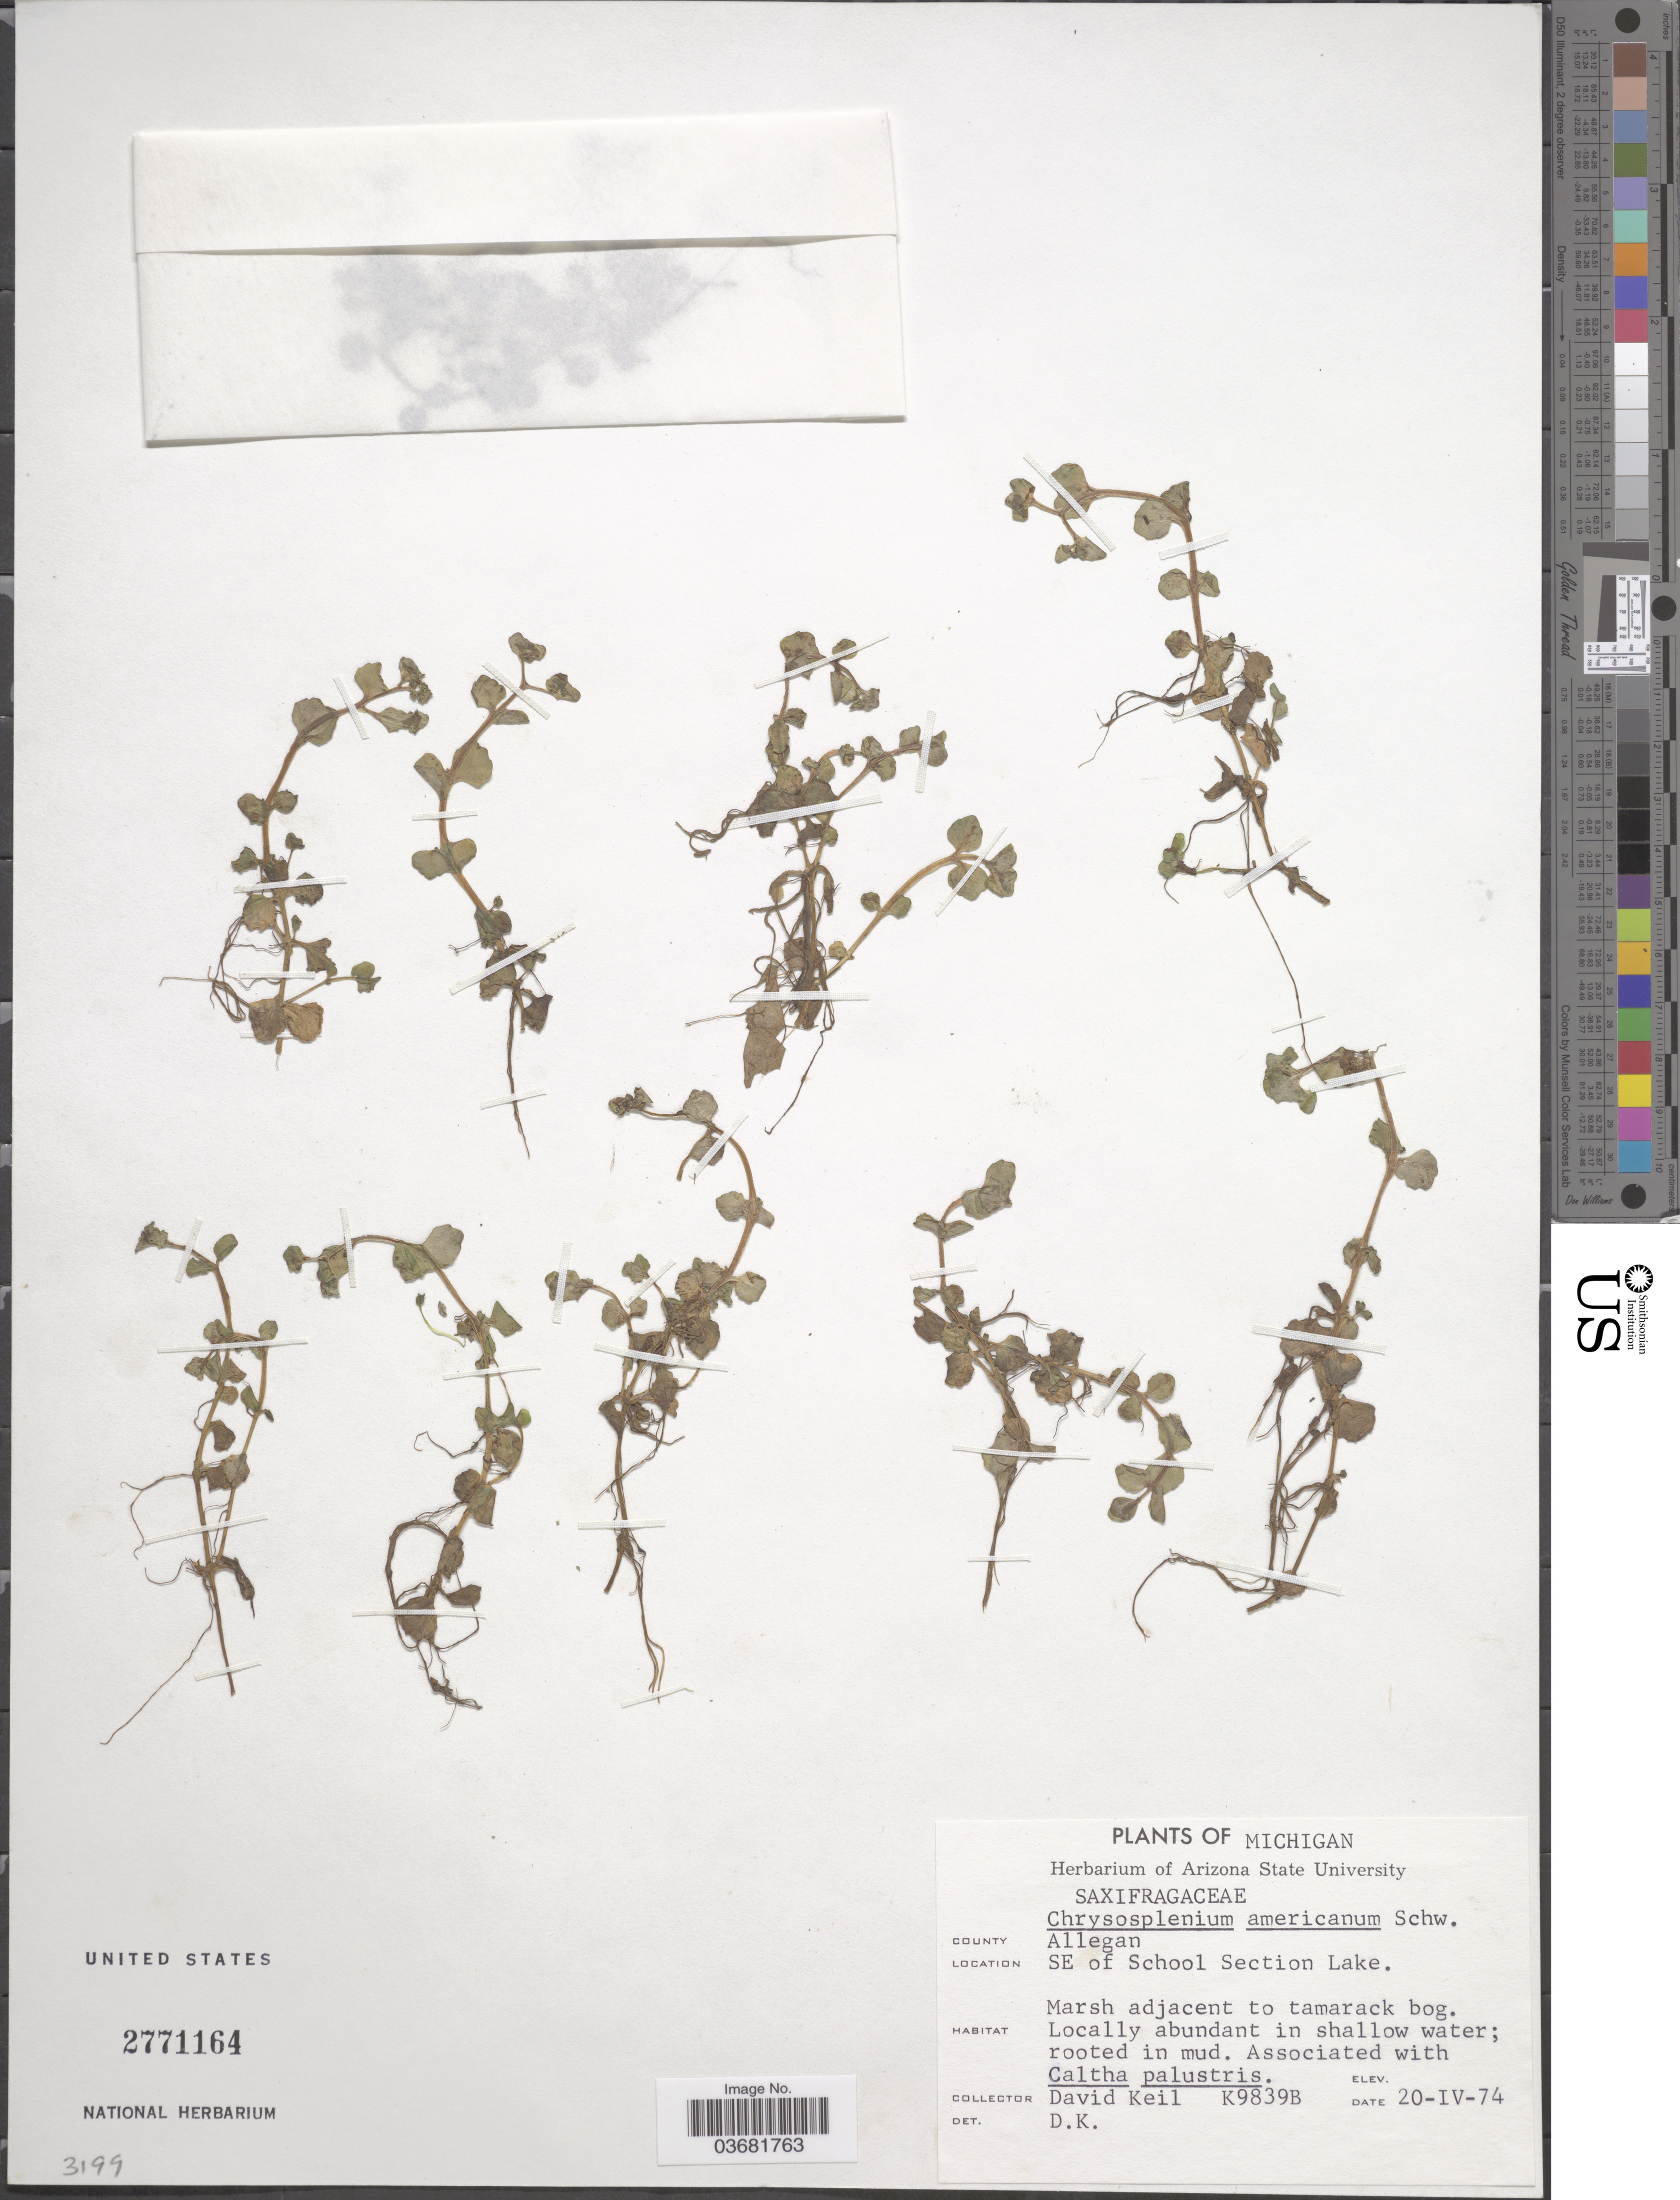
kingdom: Plantae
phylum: Tracheophyta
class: Magnoliopsida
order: Saxifragales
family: Saxifragaceae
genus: Chrysosplenium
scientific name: Chrysosplenium americanum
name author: Schwein.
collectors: D. J. Keil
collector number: K9839B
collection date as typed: Transcribed d/m/y: 20/4/74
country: United States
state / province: Michigan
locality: County Allegan. SE of School Section Lake.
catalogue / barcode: US 2771164